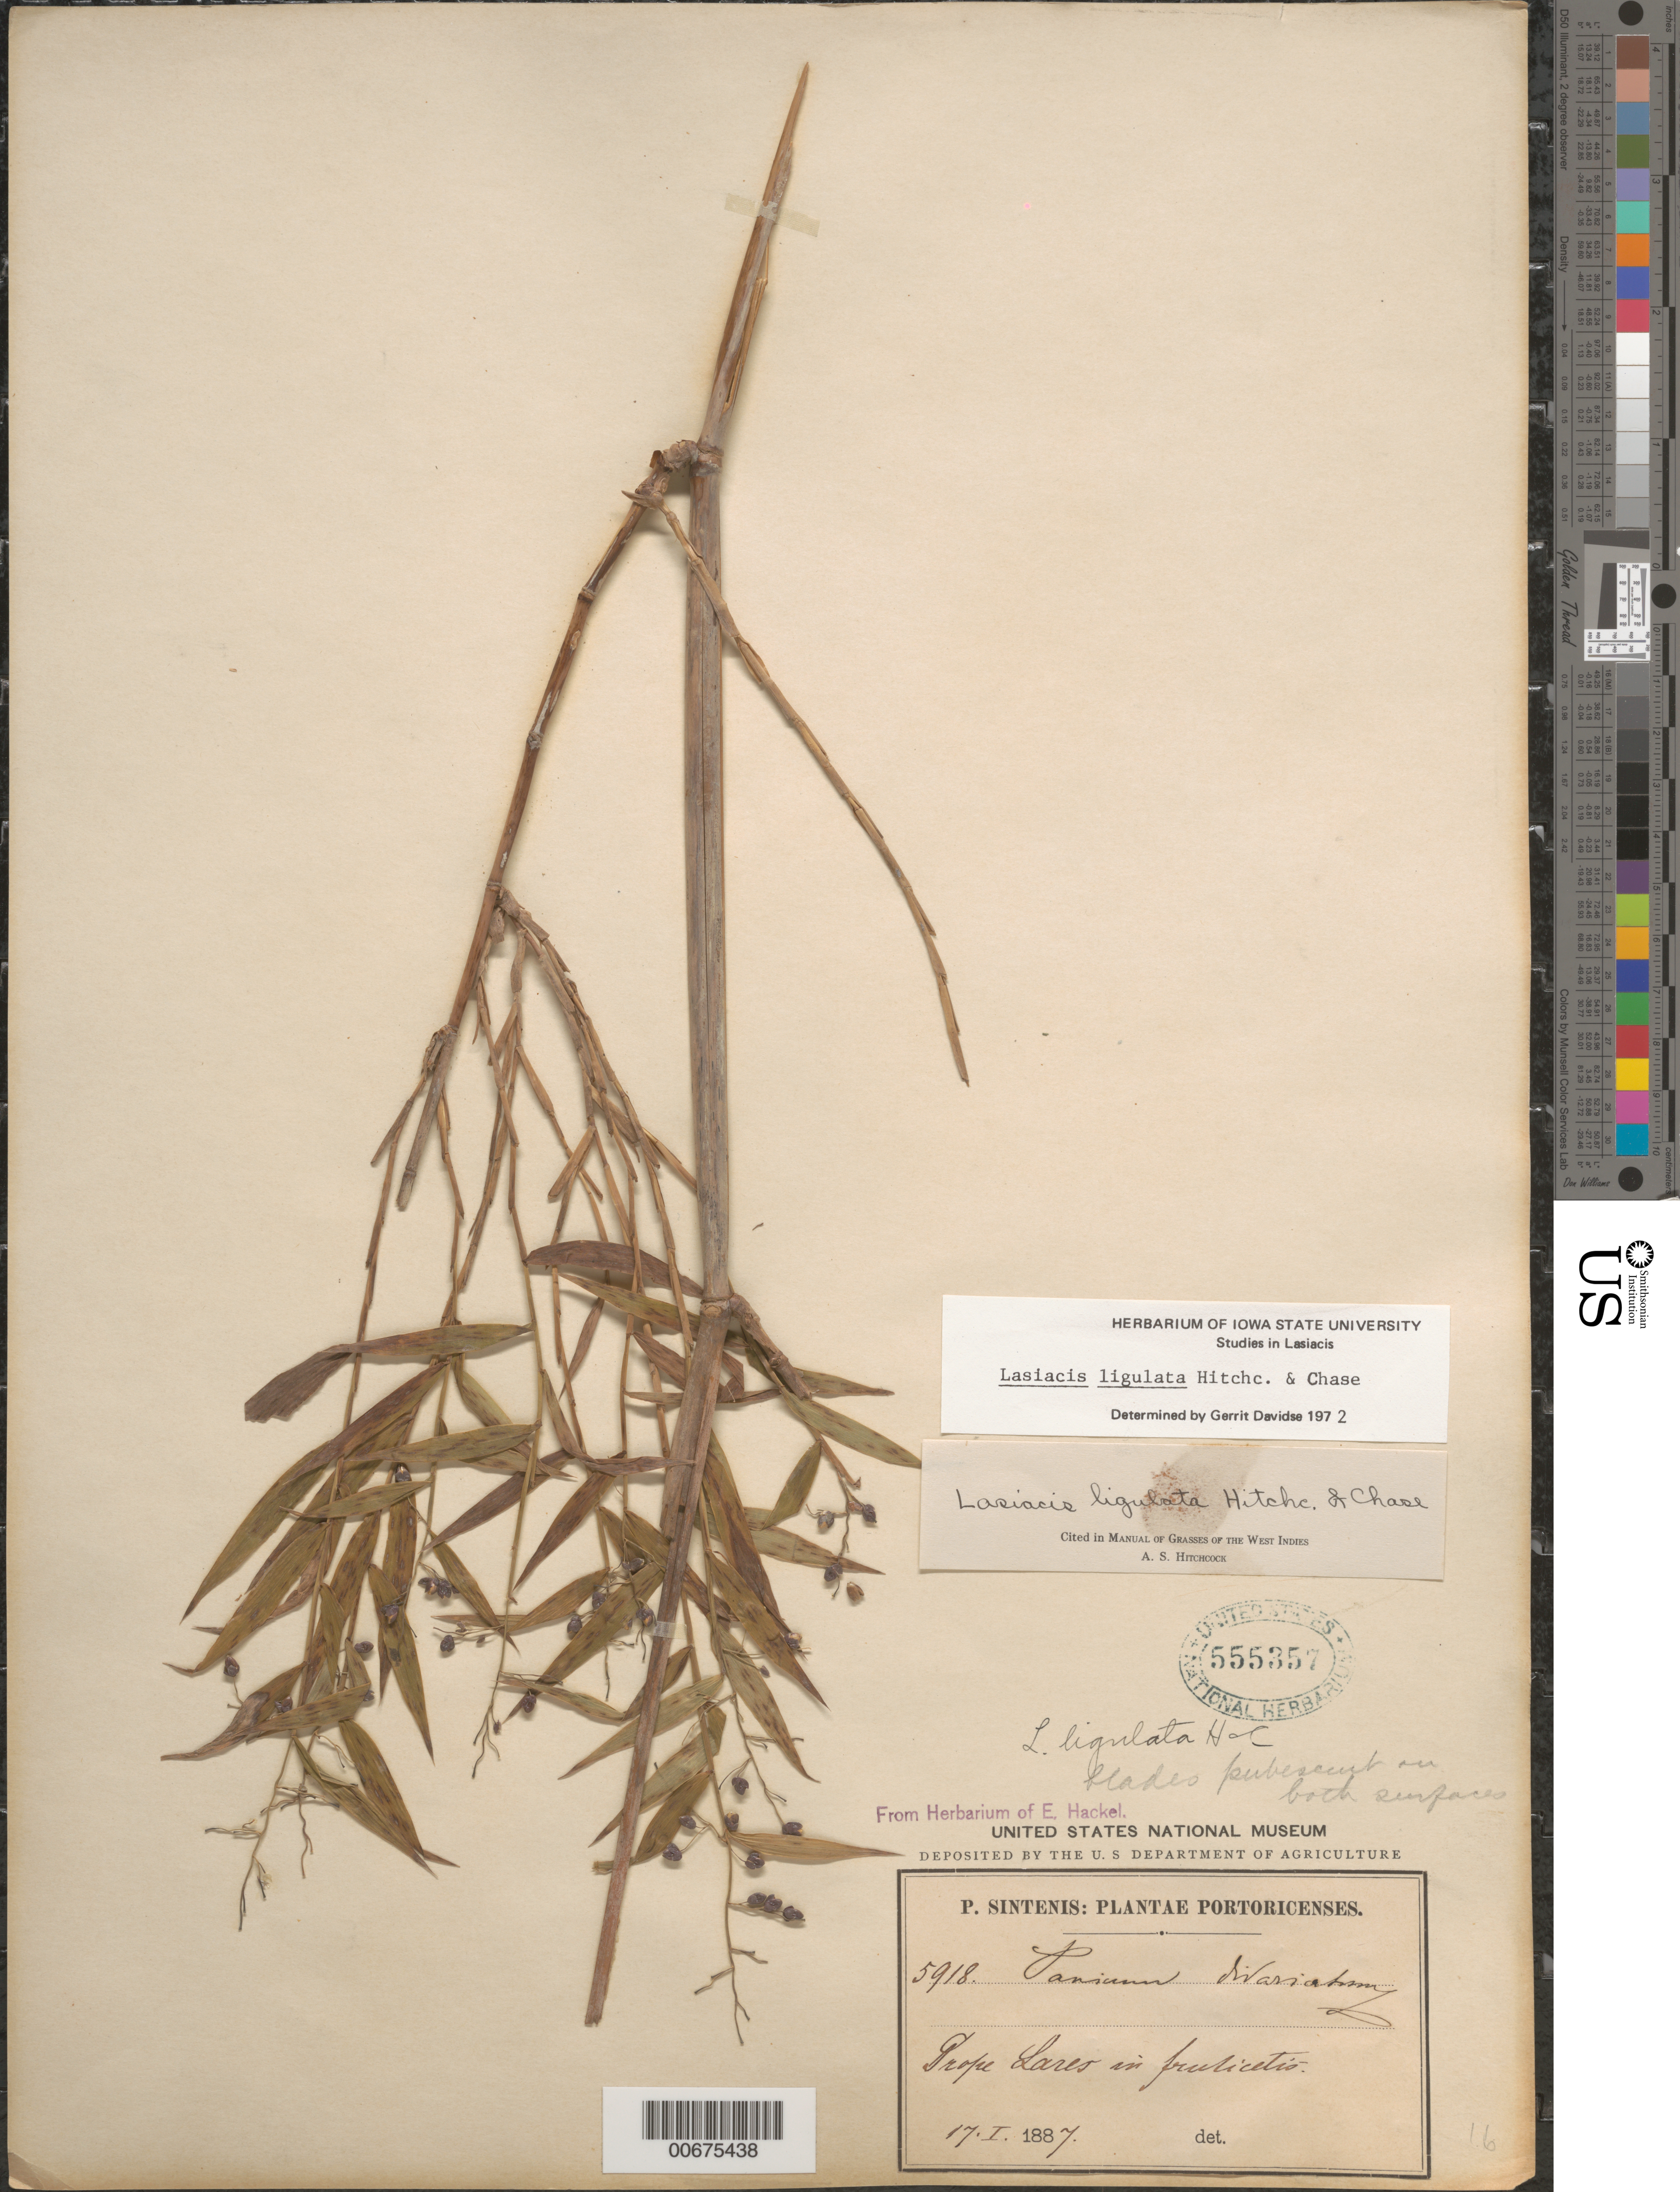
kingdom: Plantae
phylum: Tracheophyta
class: Liliopsida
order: Poales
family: Poaceae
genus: Lasiacis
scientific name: Lasiacis ligulata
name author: Hitchc. & Chase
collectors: P. Sintenis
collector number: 5918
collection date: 1887-01-17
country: Puerto Rico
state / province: Lares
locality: Portoricenses. prope Lares in fruticetis.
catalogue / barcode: US 555357